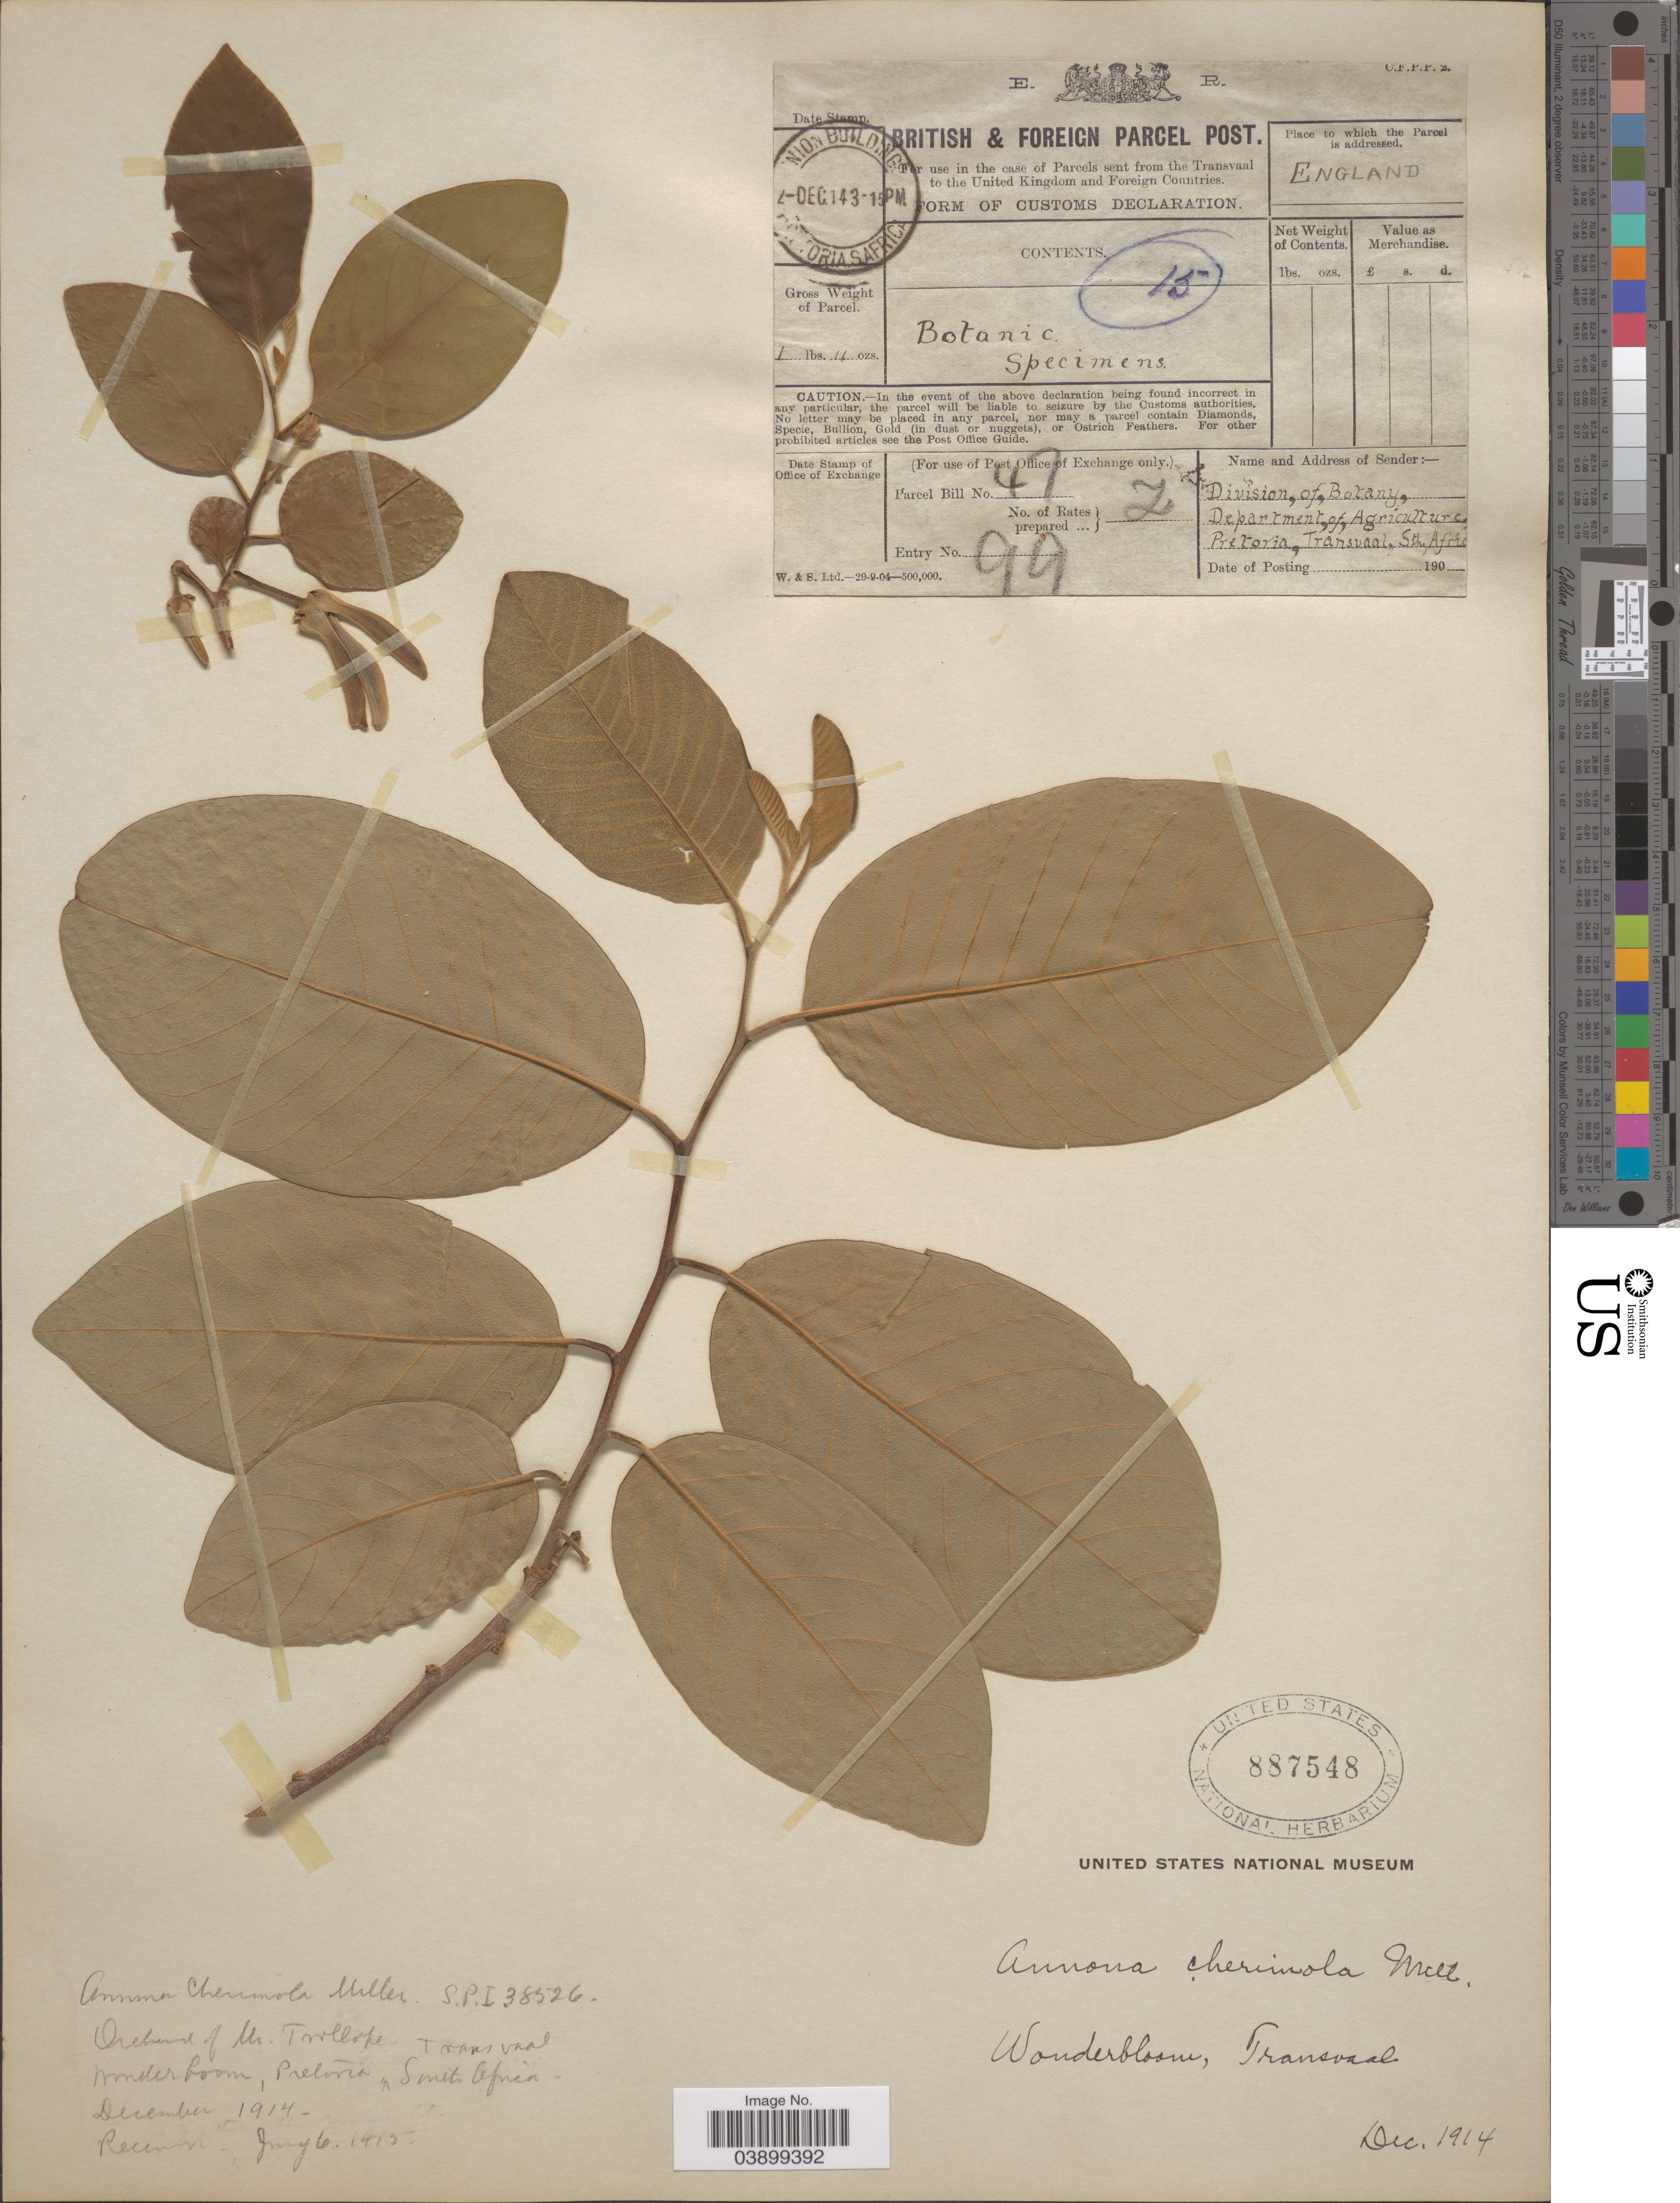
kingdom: Plantae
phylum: Tracheophyta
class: Magnoliopsida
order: Magnoliales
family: Annonaceae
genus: Annona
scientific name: Annona cherimola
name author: Mill.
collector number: S.P.I. 38526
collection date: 1915-06-06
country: South Africa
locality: Wonderbloom, Transvaal. Pretoria.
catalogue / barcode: US 887548